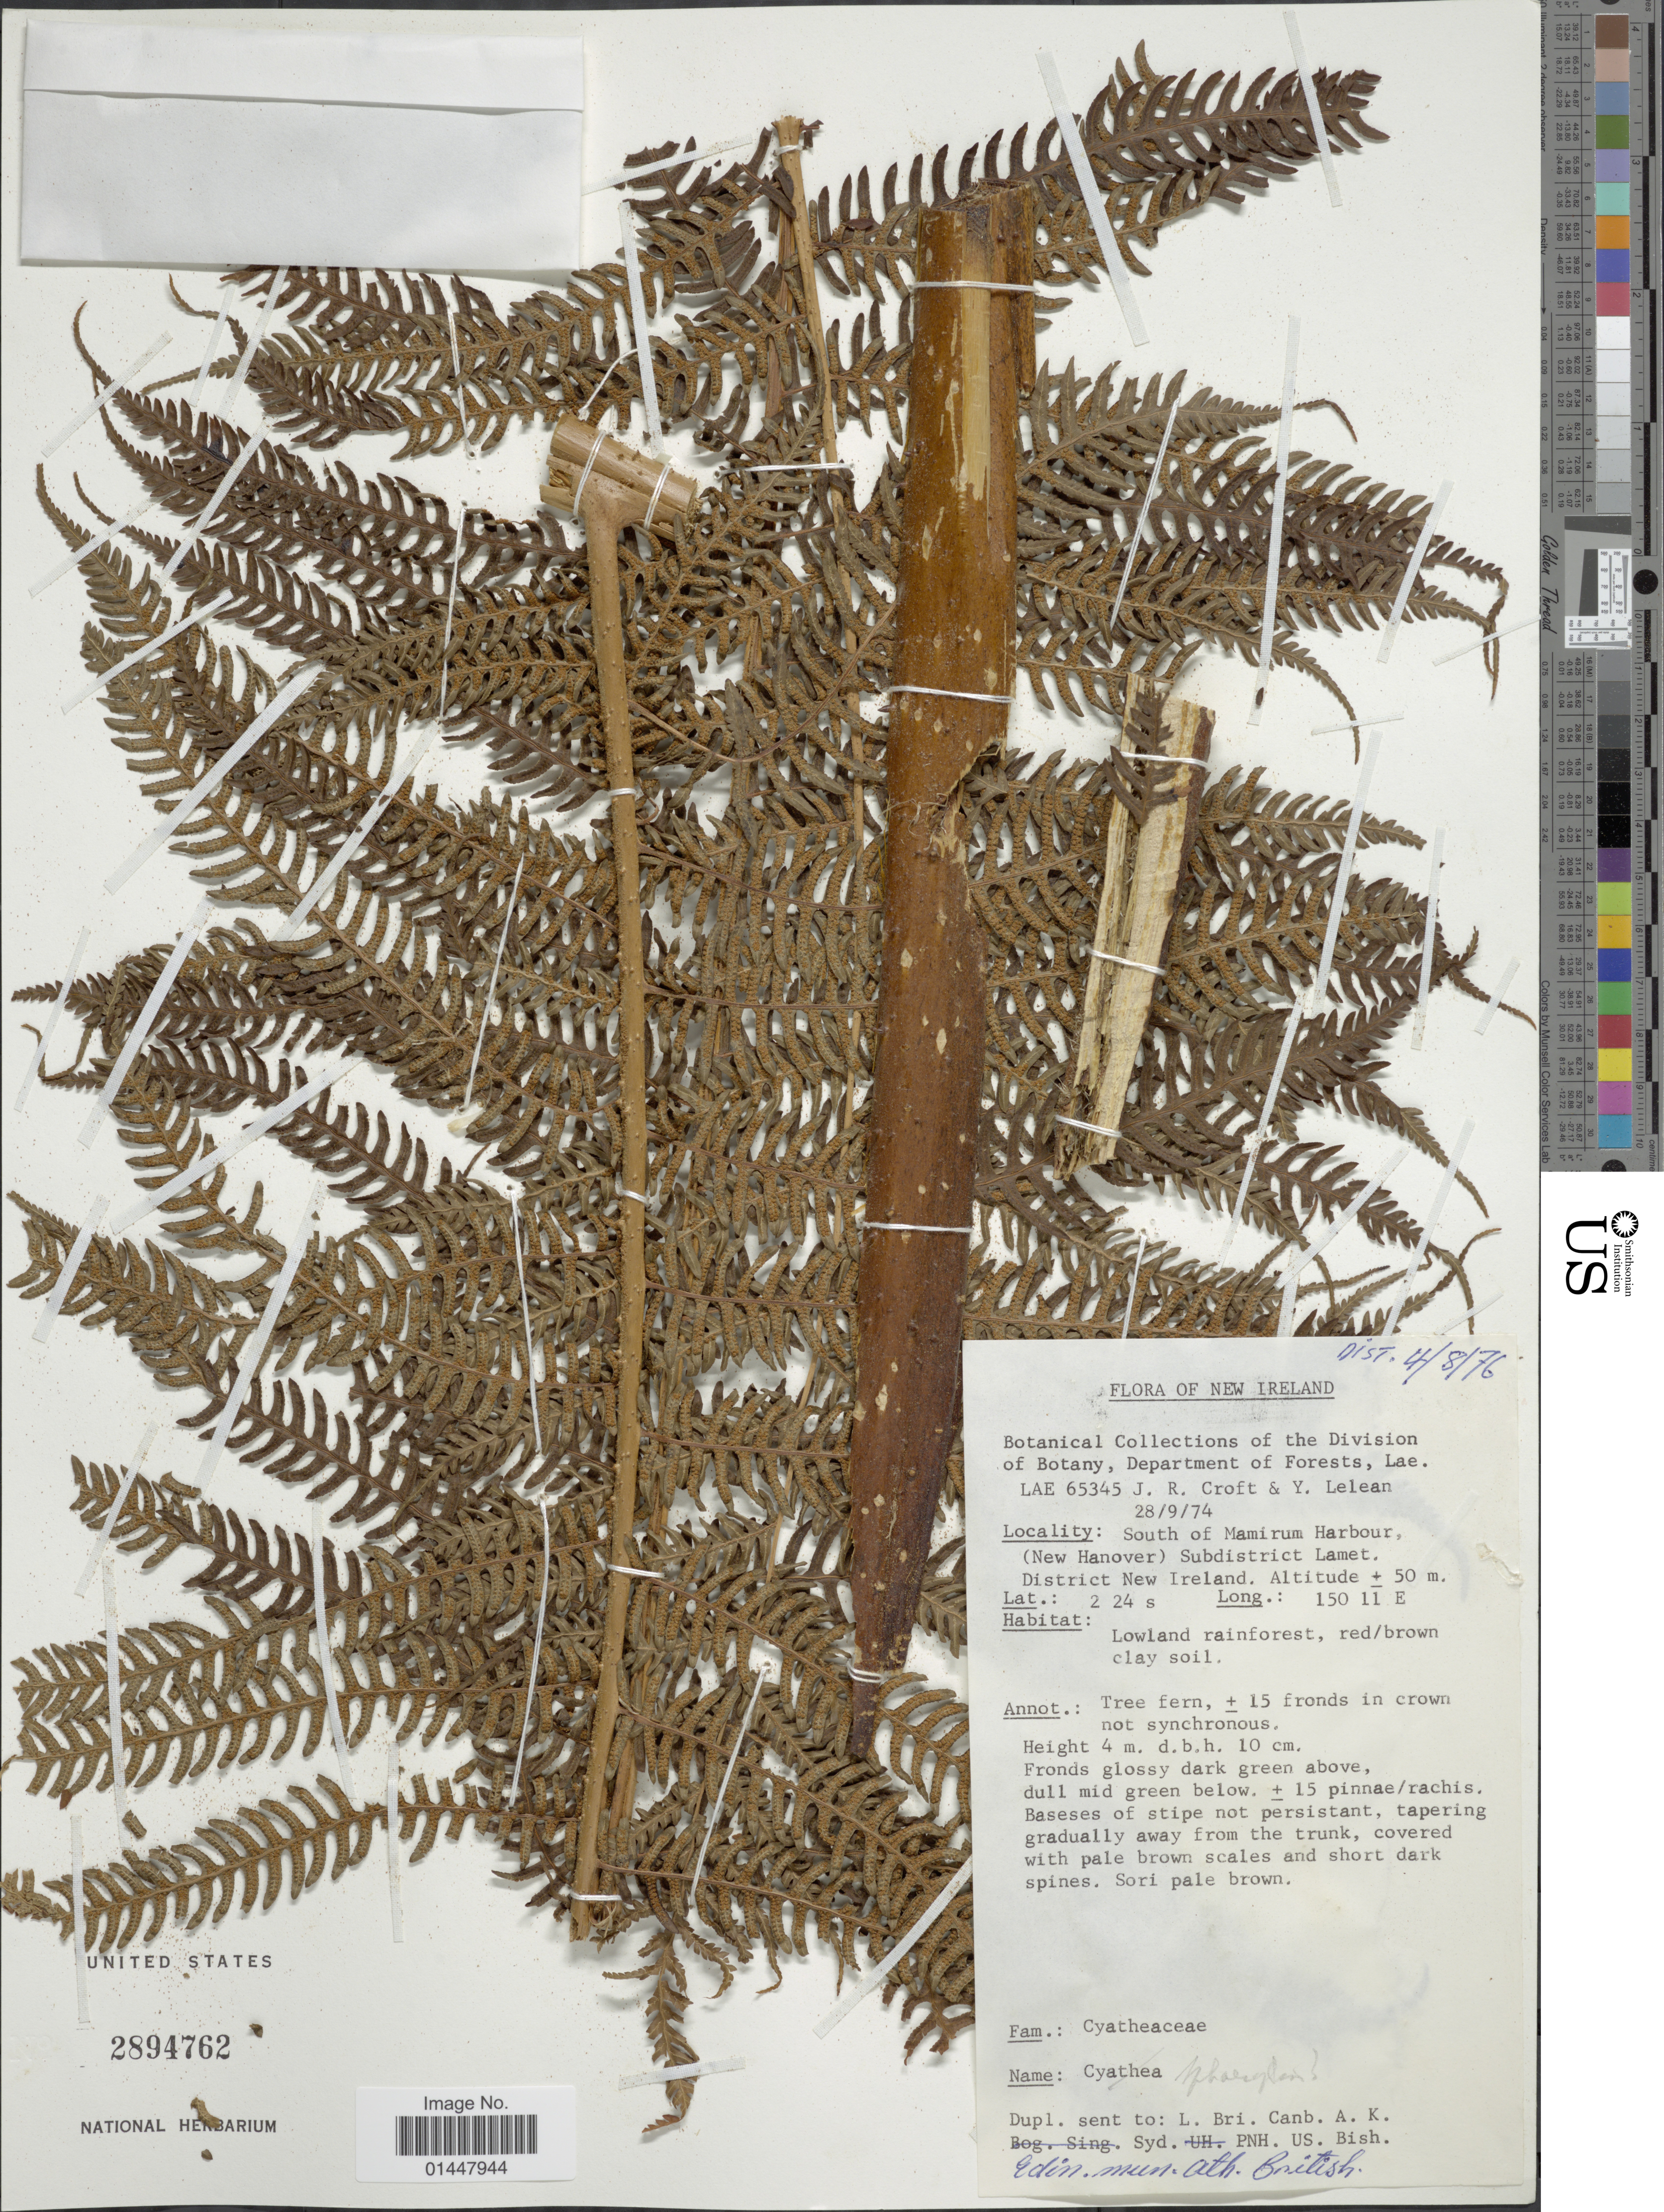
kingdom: Plantae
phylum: Tracheophyta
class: Polypodiopsida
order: Cyatheales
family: Cyatheaceae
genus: Sphaeropteris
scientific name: Sphaeropteris sp.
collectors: Y. Lelean & J. R. Croft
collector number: LAE 65345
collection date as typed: Transcribed d/m/y: 28/9/74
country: Papua New Guinea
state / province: New Ireland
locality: South of Mamirum Harbour, (New Hanover) Subdistrict Lamet, District New Ireland.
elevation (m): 50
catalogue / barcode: US 2894762